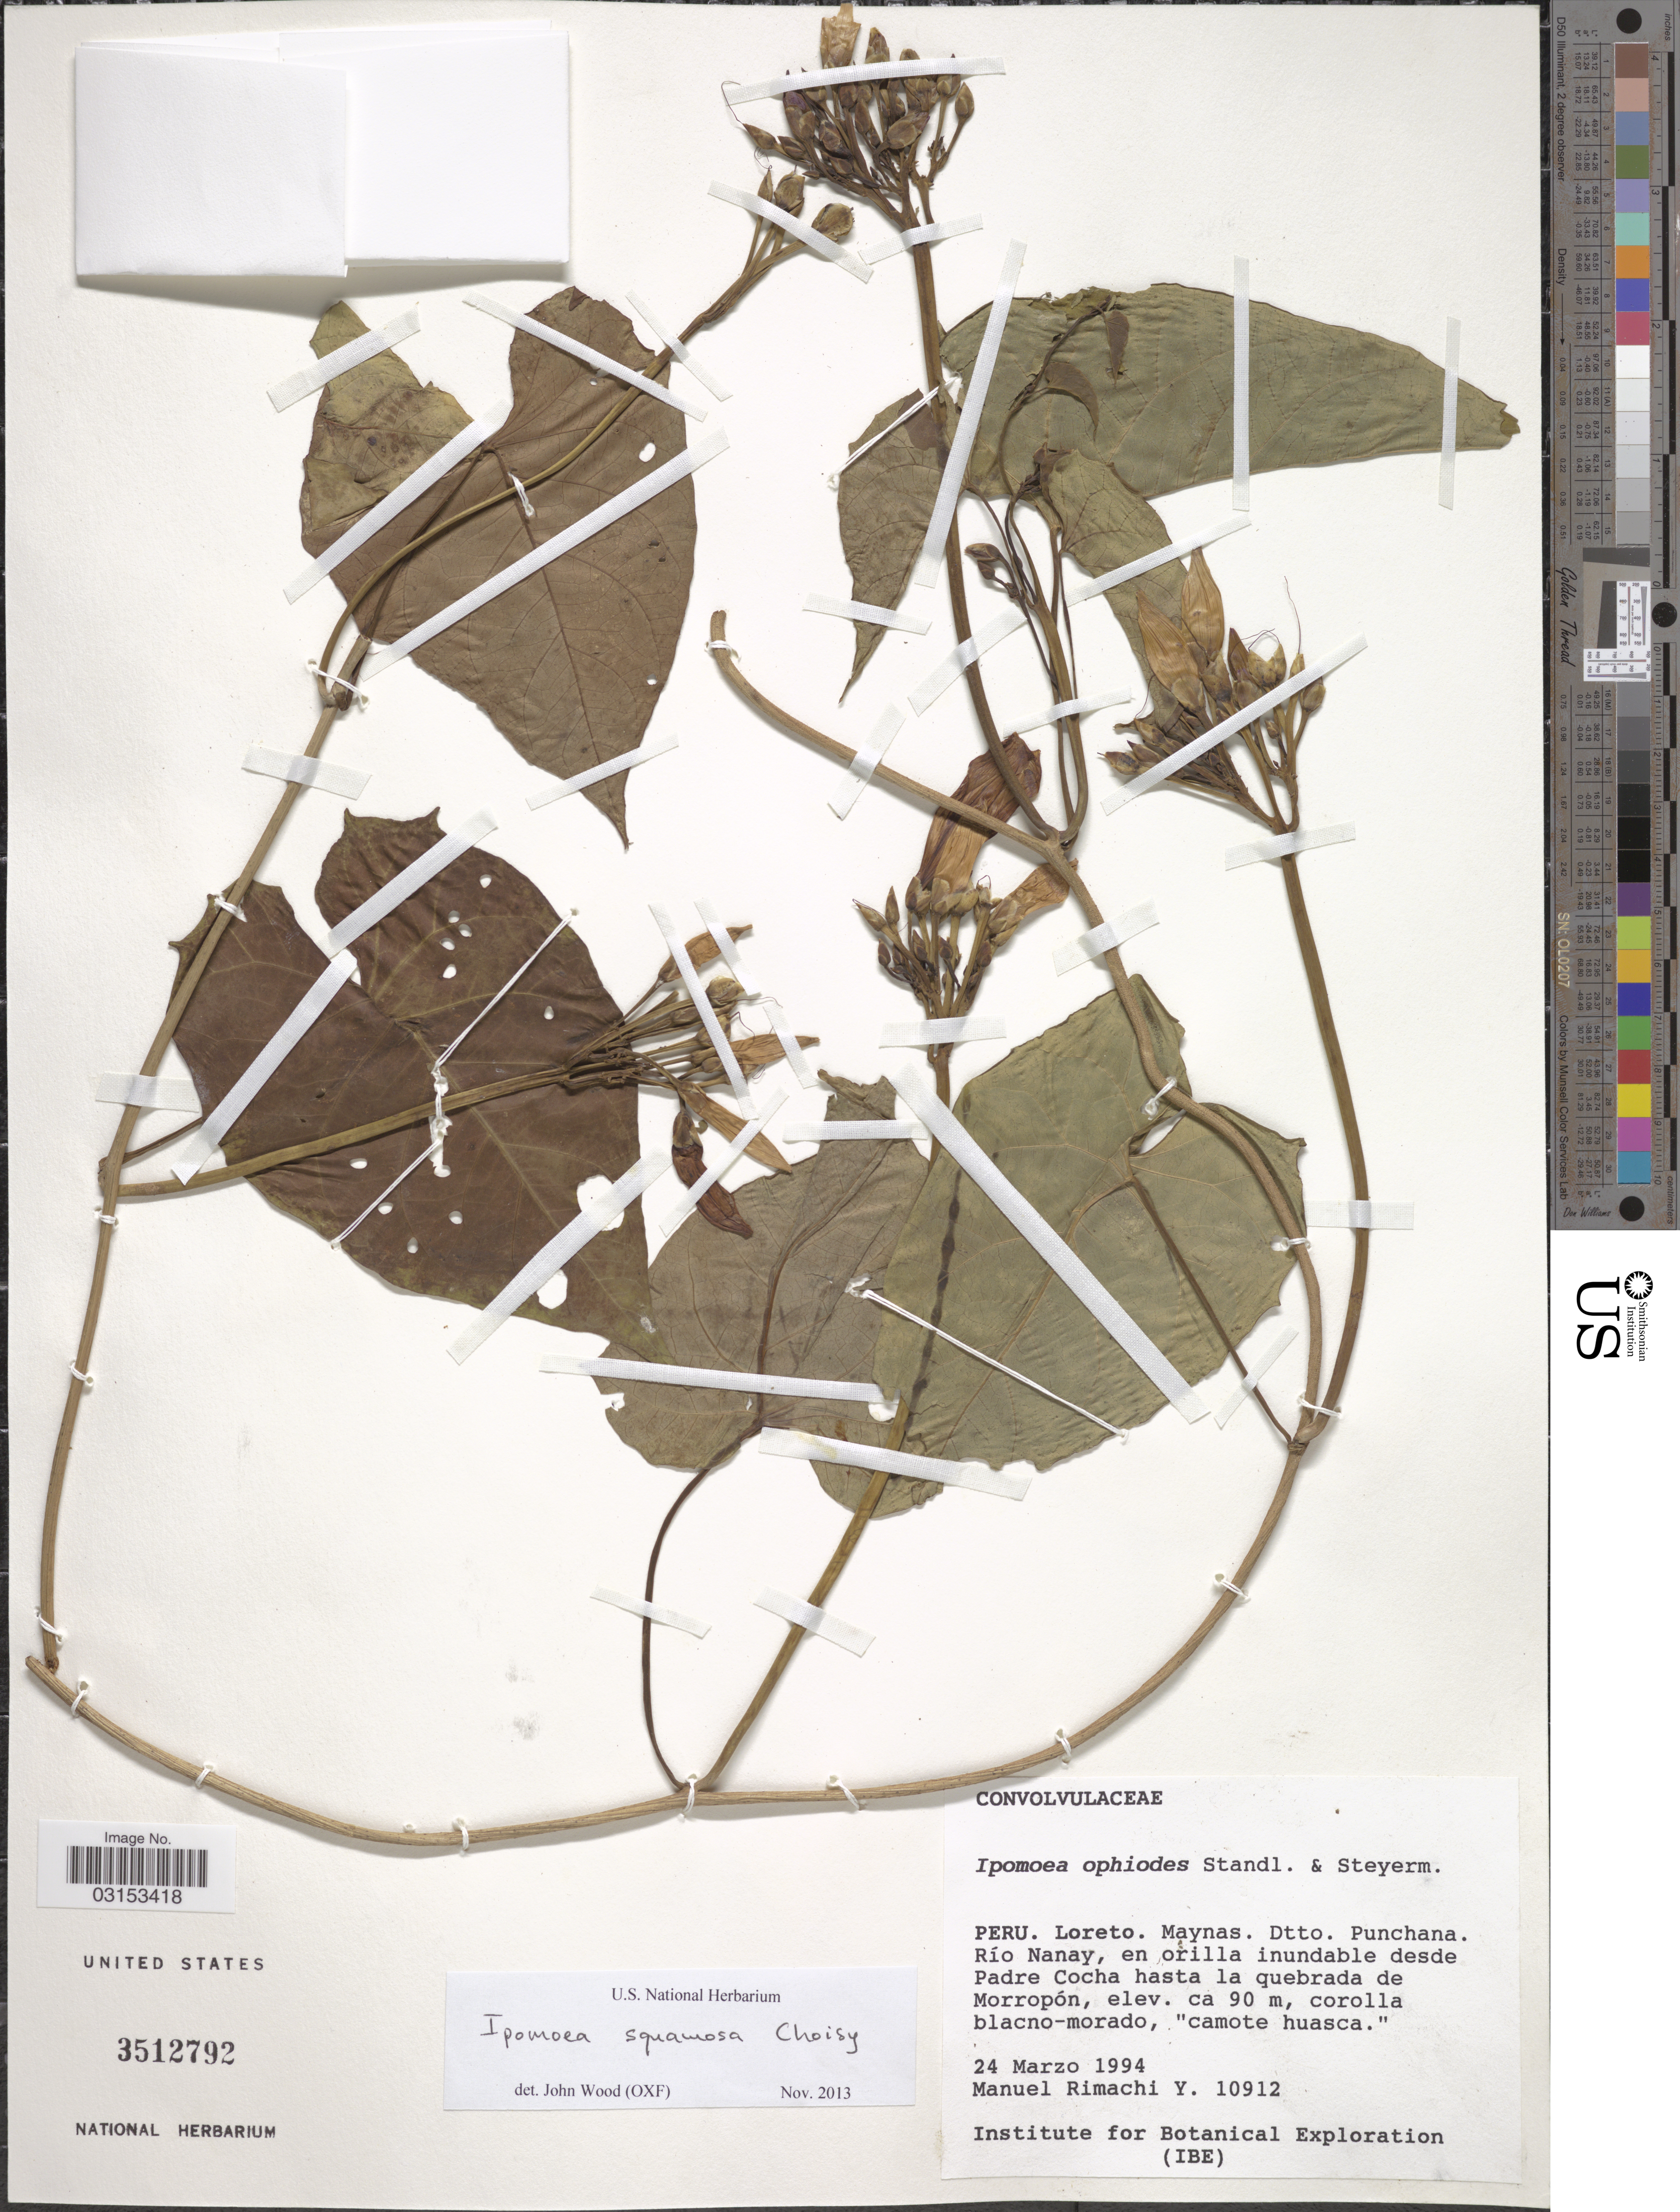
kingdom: Plantae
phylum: Tracheophyta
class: Magnoliopsida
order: Solanales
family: Convolvulaceae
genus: Ipomoea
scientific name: Ipomoea squamosa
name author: Choisy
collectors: M. Rimachi Y.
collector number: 10912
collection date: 1994-03-24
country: Peru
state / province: Loreto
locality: Maynas. Dtto. Punchana. Río Nanay, en orilla inundable desde Padre Cocha hasta la quebrada de Morropón.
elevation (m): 90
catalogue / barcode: US 3512792